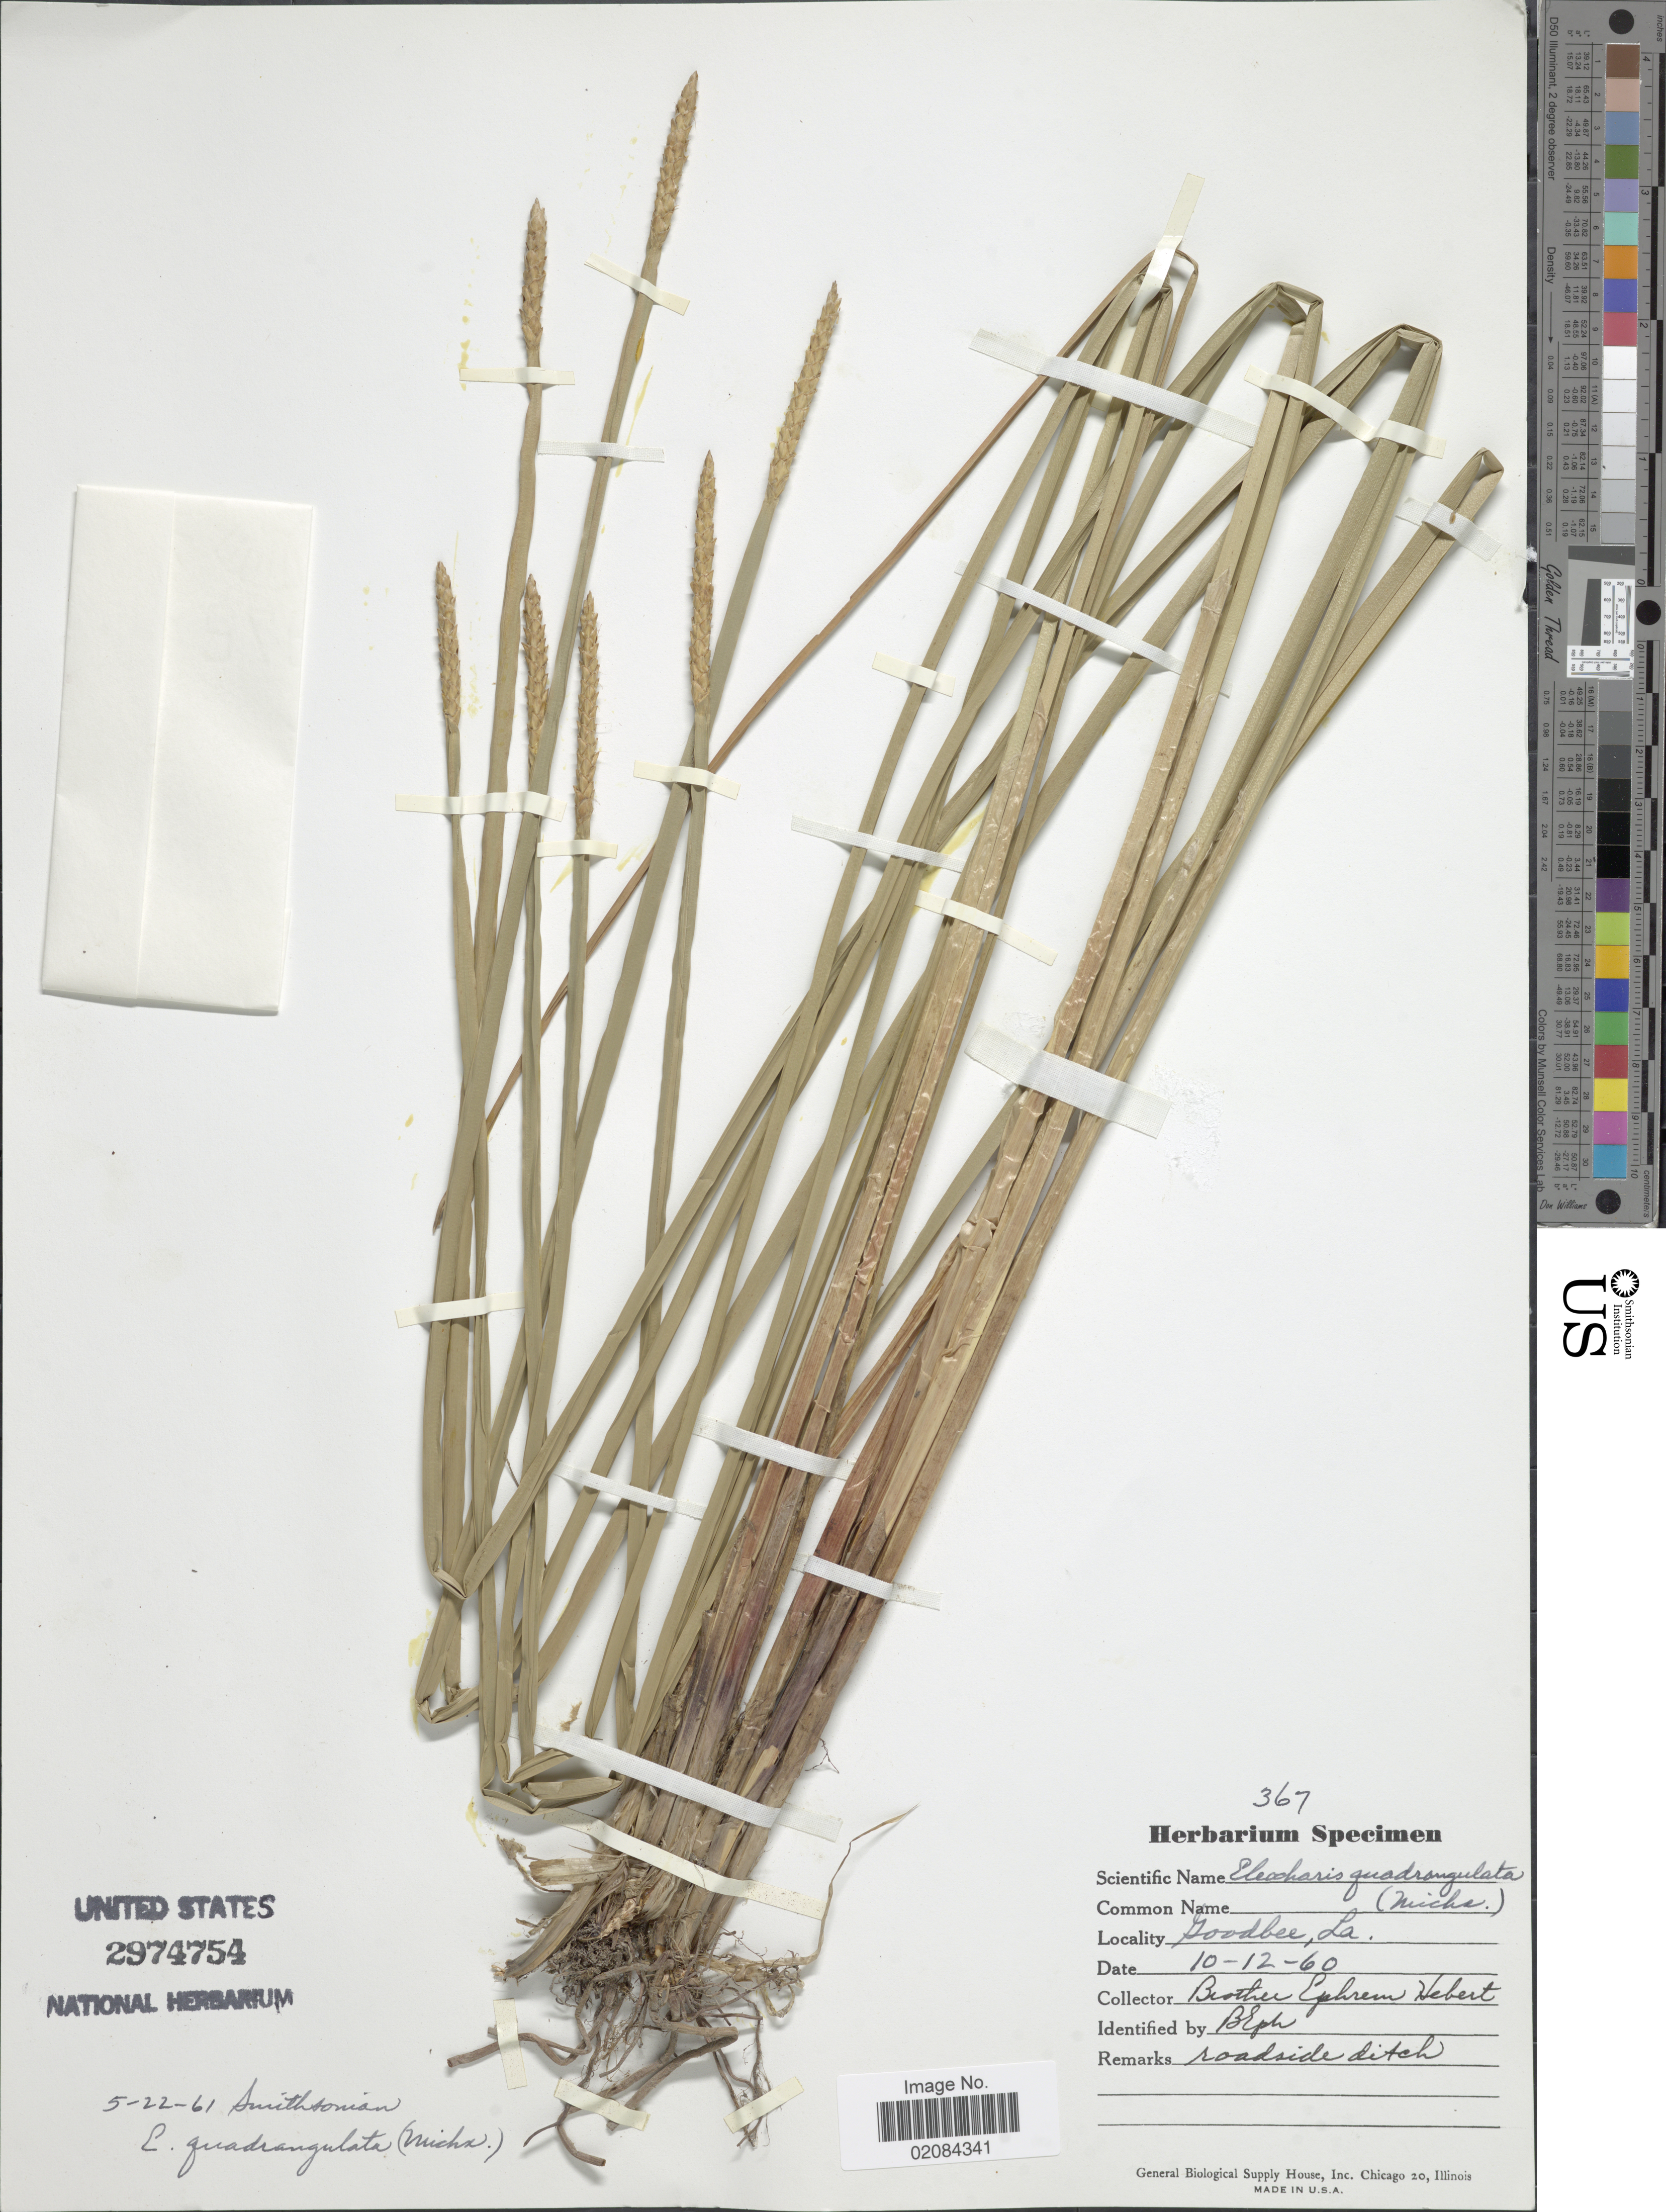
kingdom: Plantae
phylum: Tracheophyta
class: Liliopsida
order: Poales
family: Cyperaceae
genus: Eleocharis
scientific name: Eleocharis quadrangulata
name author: (Michx.) Roem. & Schult.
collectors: E. Hebert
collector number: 367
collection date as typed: Transcribed d/m/y: 12/10/60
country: United States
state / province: Louisiana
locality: Goodbee, La.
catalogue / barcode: US 2974754